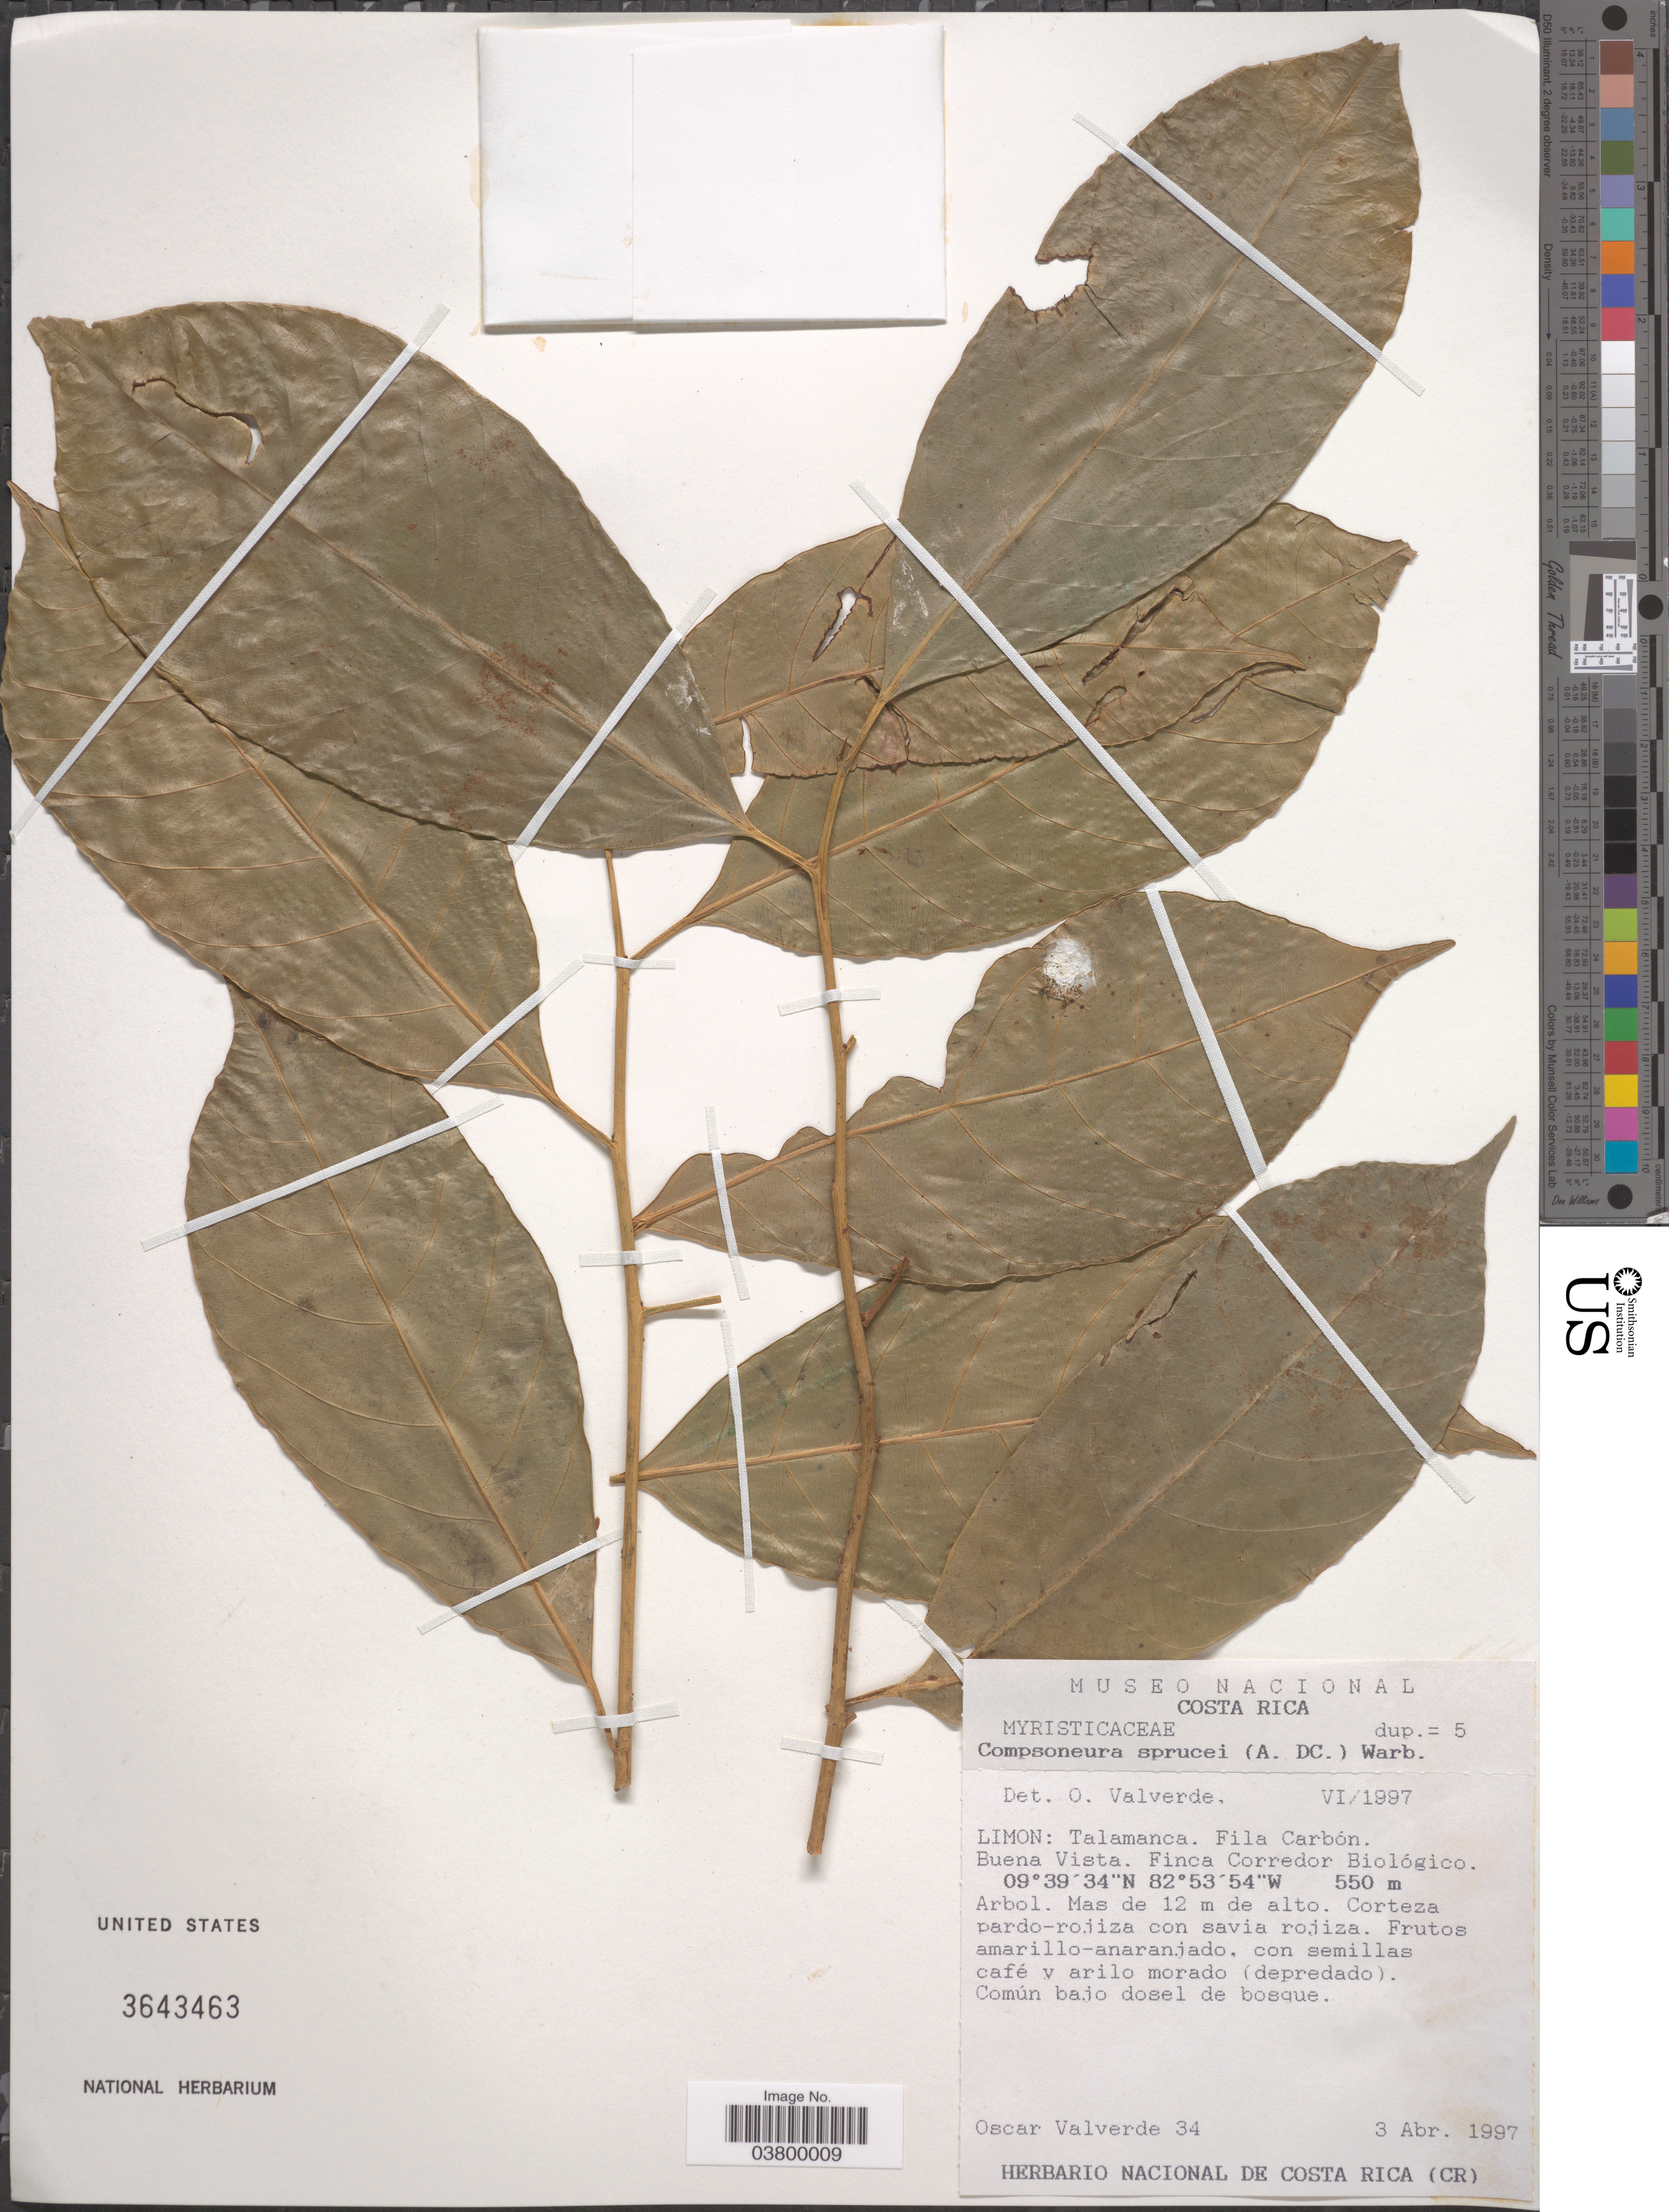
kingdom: Plantae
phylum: Tracheophyta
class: Magnoliopsida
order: Magnoliales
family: Myristicaceae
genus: Compsoneura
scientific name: Compsoneura sprucei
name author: (A. DC.) Warb.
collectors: O. Valverde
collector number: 34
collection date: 1997-04-03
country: Costa Rica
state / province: Limón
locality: Talamanca. Fila Carbón. Buena Vista. Finca Corredor Biológico.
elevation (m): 550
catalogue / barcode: US 3643463